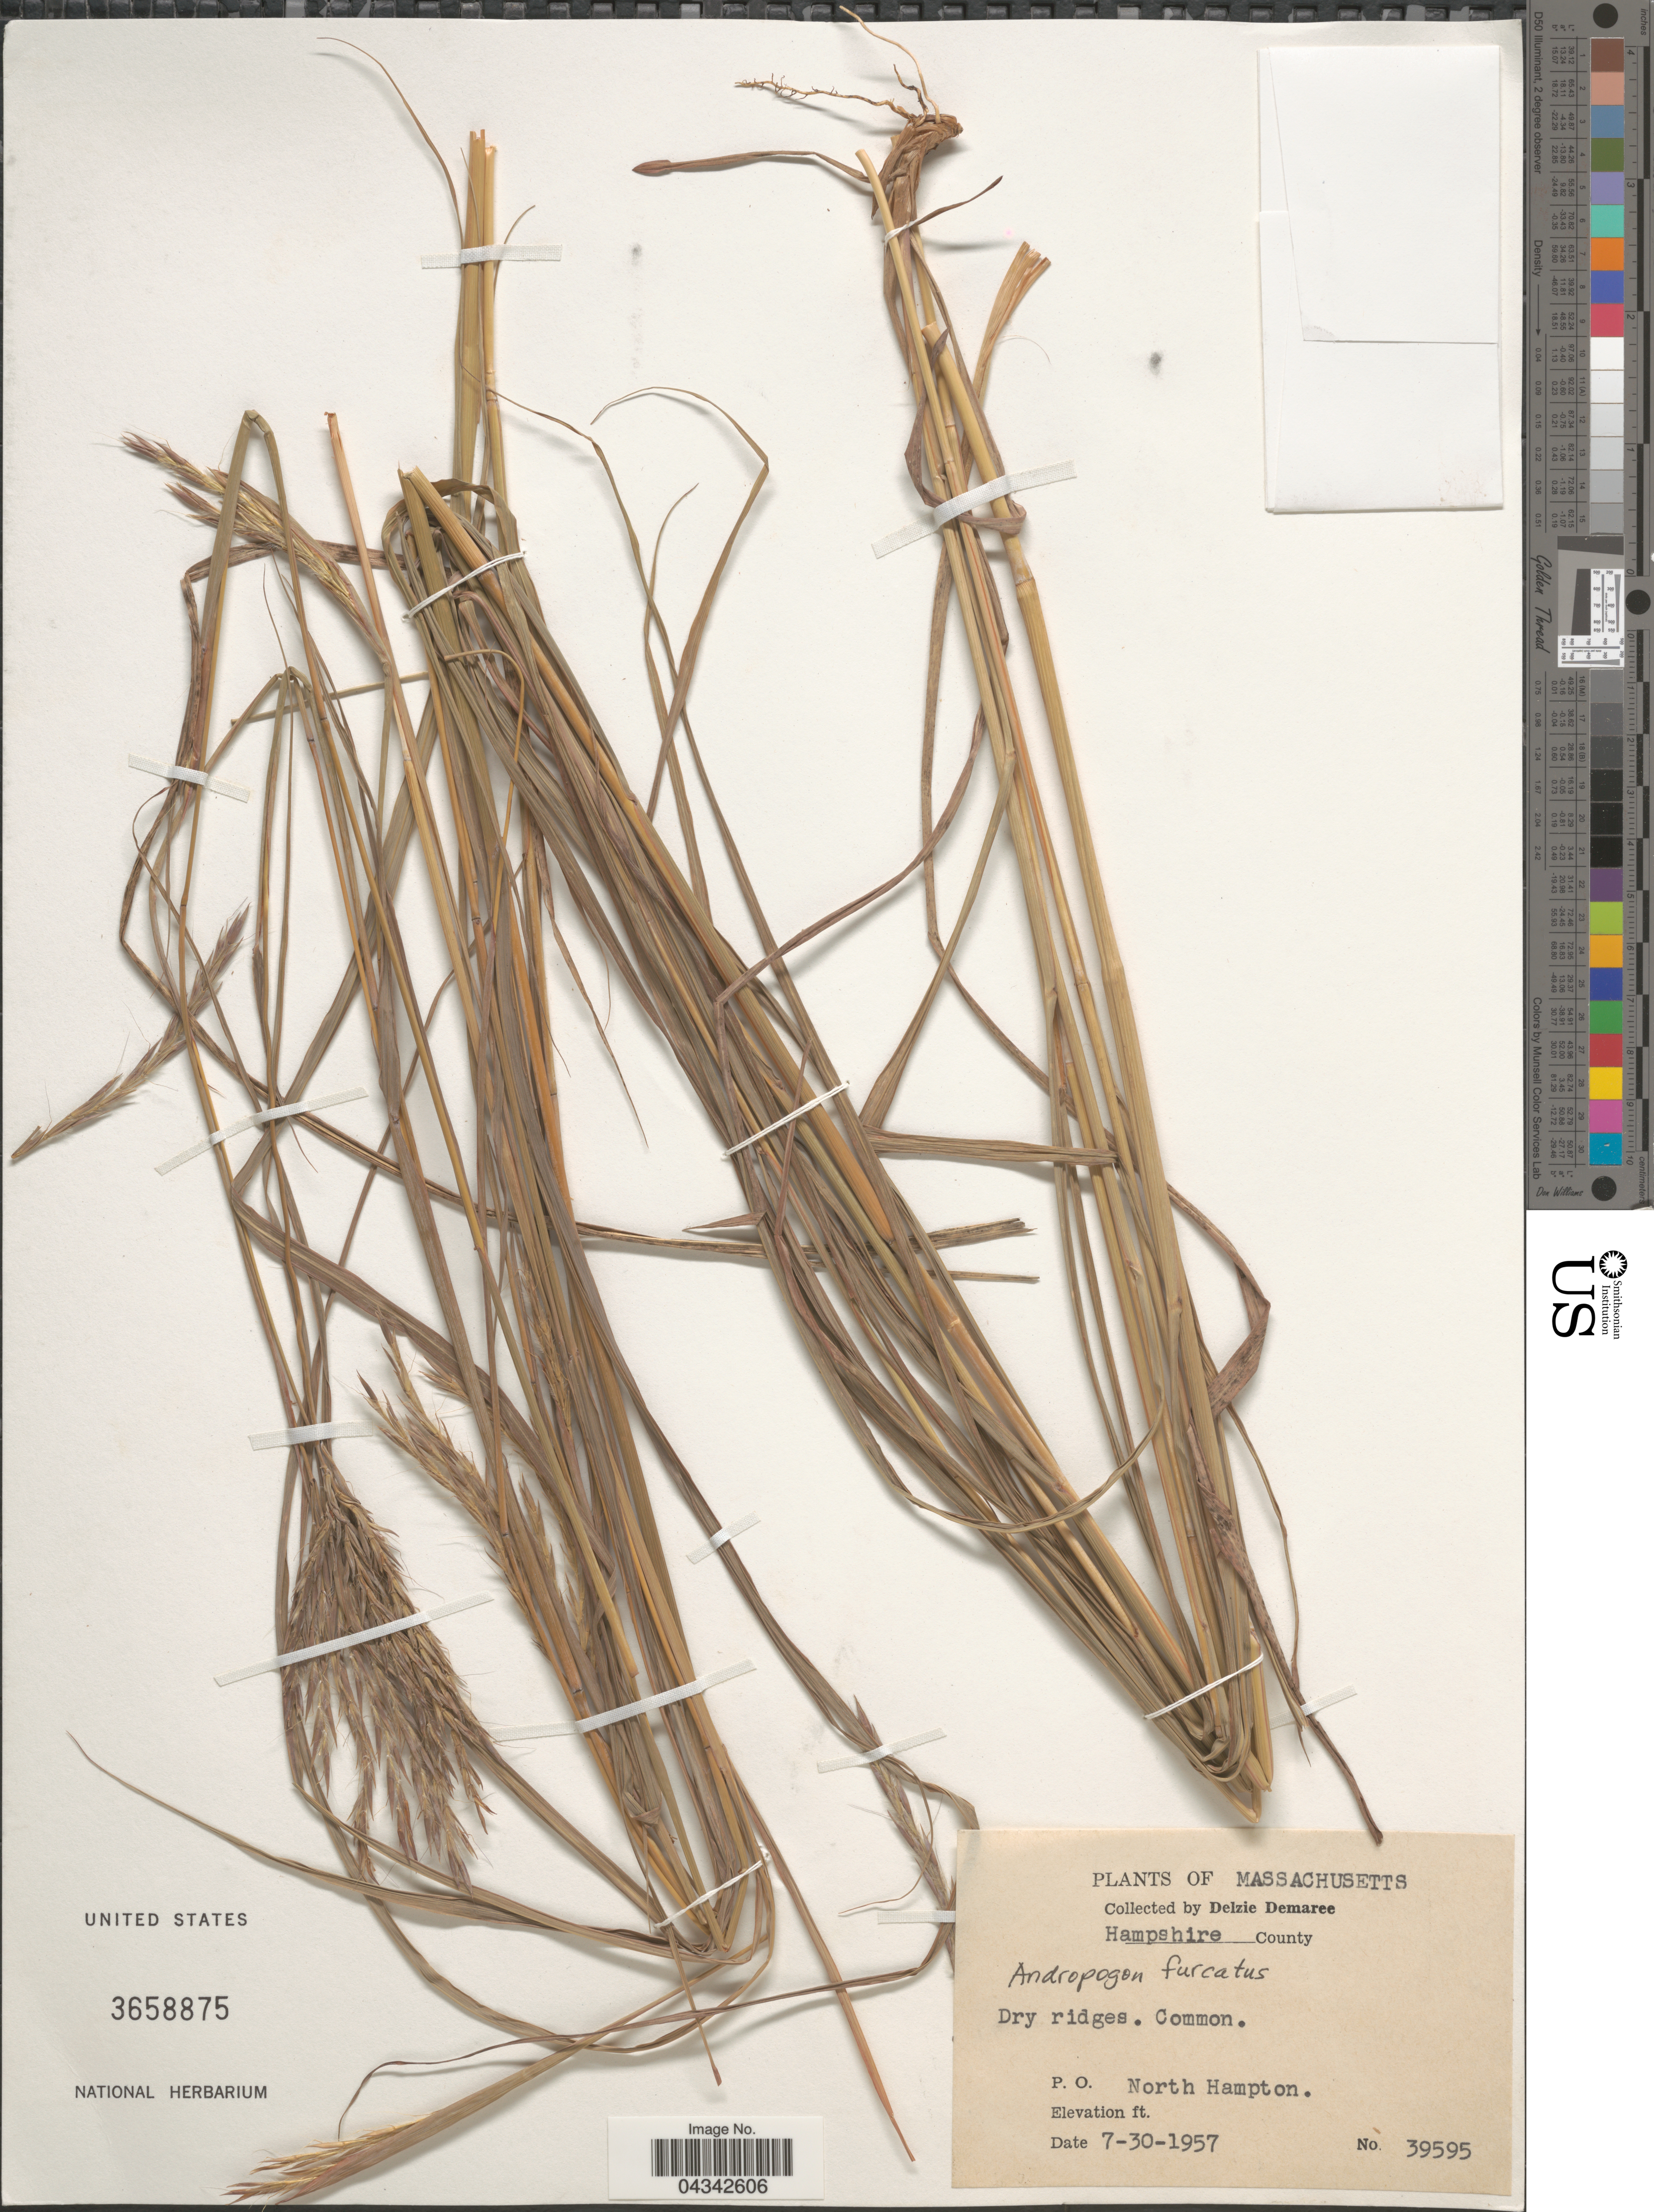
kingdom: Plantae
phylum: Tracheophyta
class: Liliopsida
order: Poales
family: Poaceae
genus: Andropogon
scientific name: Andropogon gerardii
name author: Vitman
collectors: D. Demaree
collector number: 39595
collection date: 1957-07-30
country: United States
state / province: Massachusetts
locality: Hampshire County. P. O. North Hampton.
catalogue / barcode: US 3658875